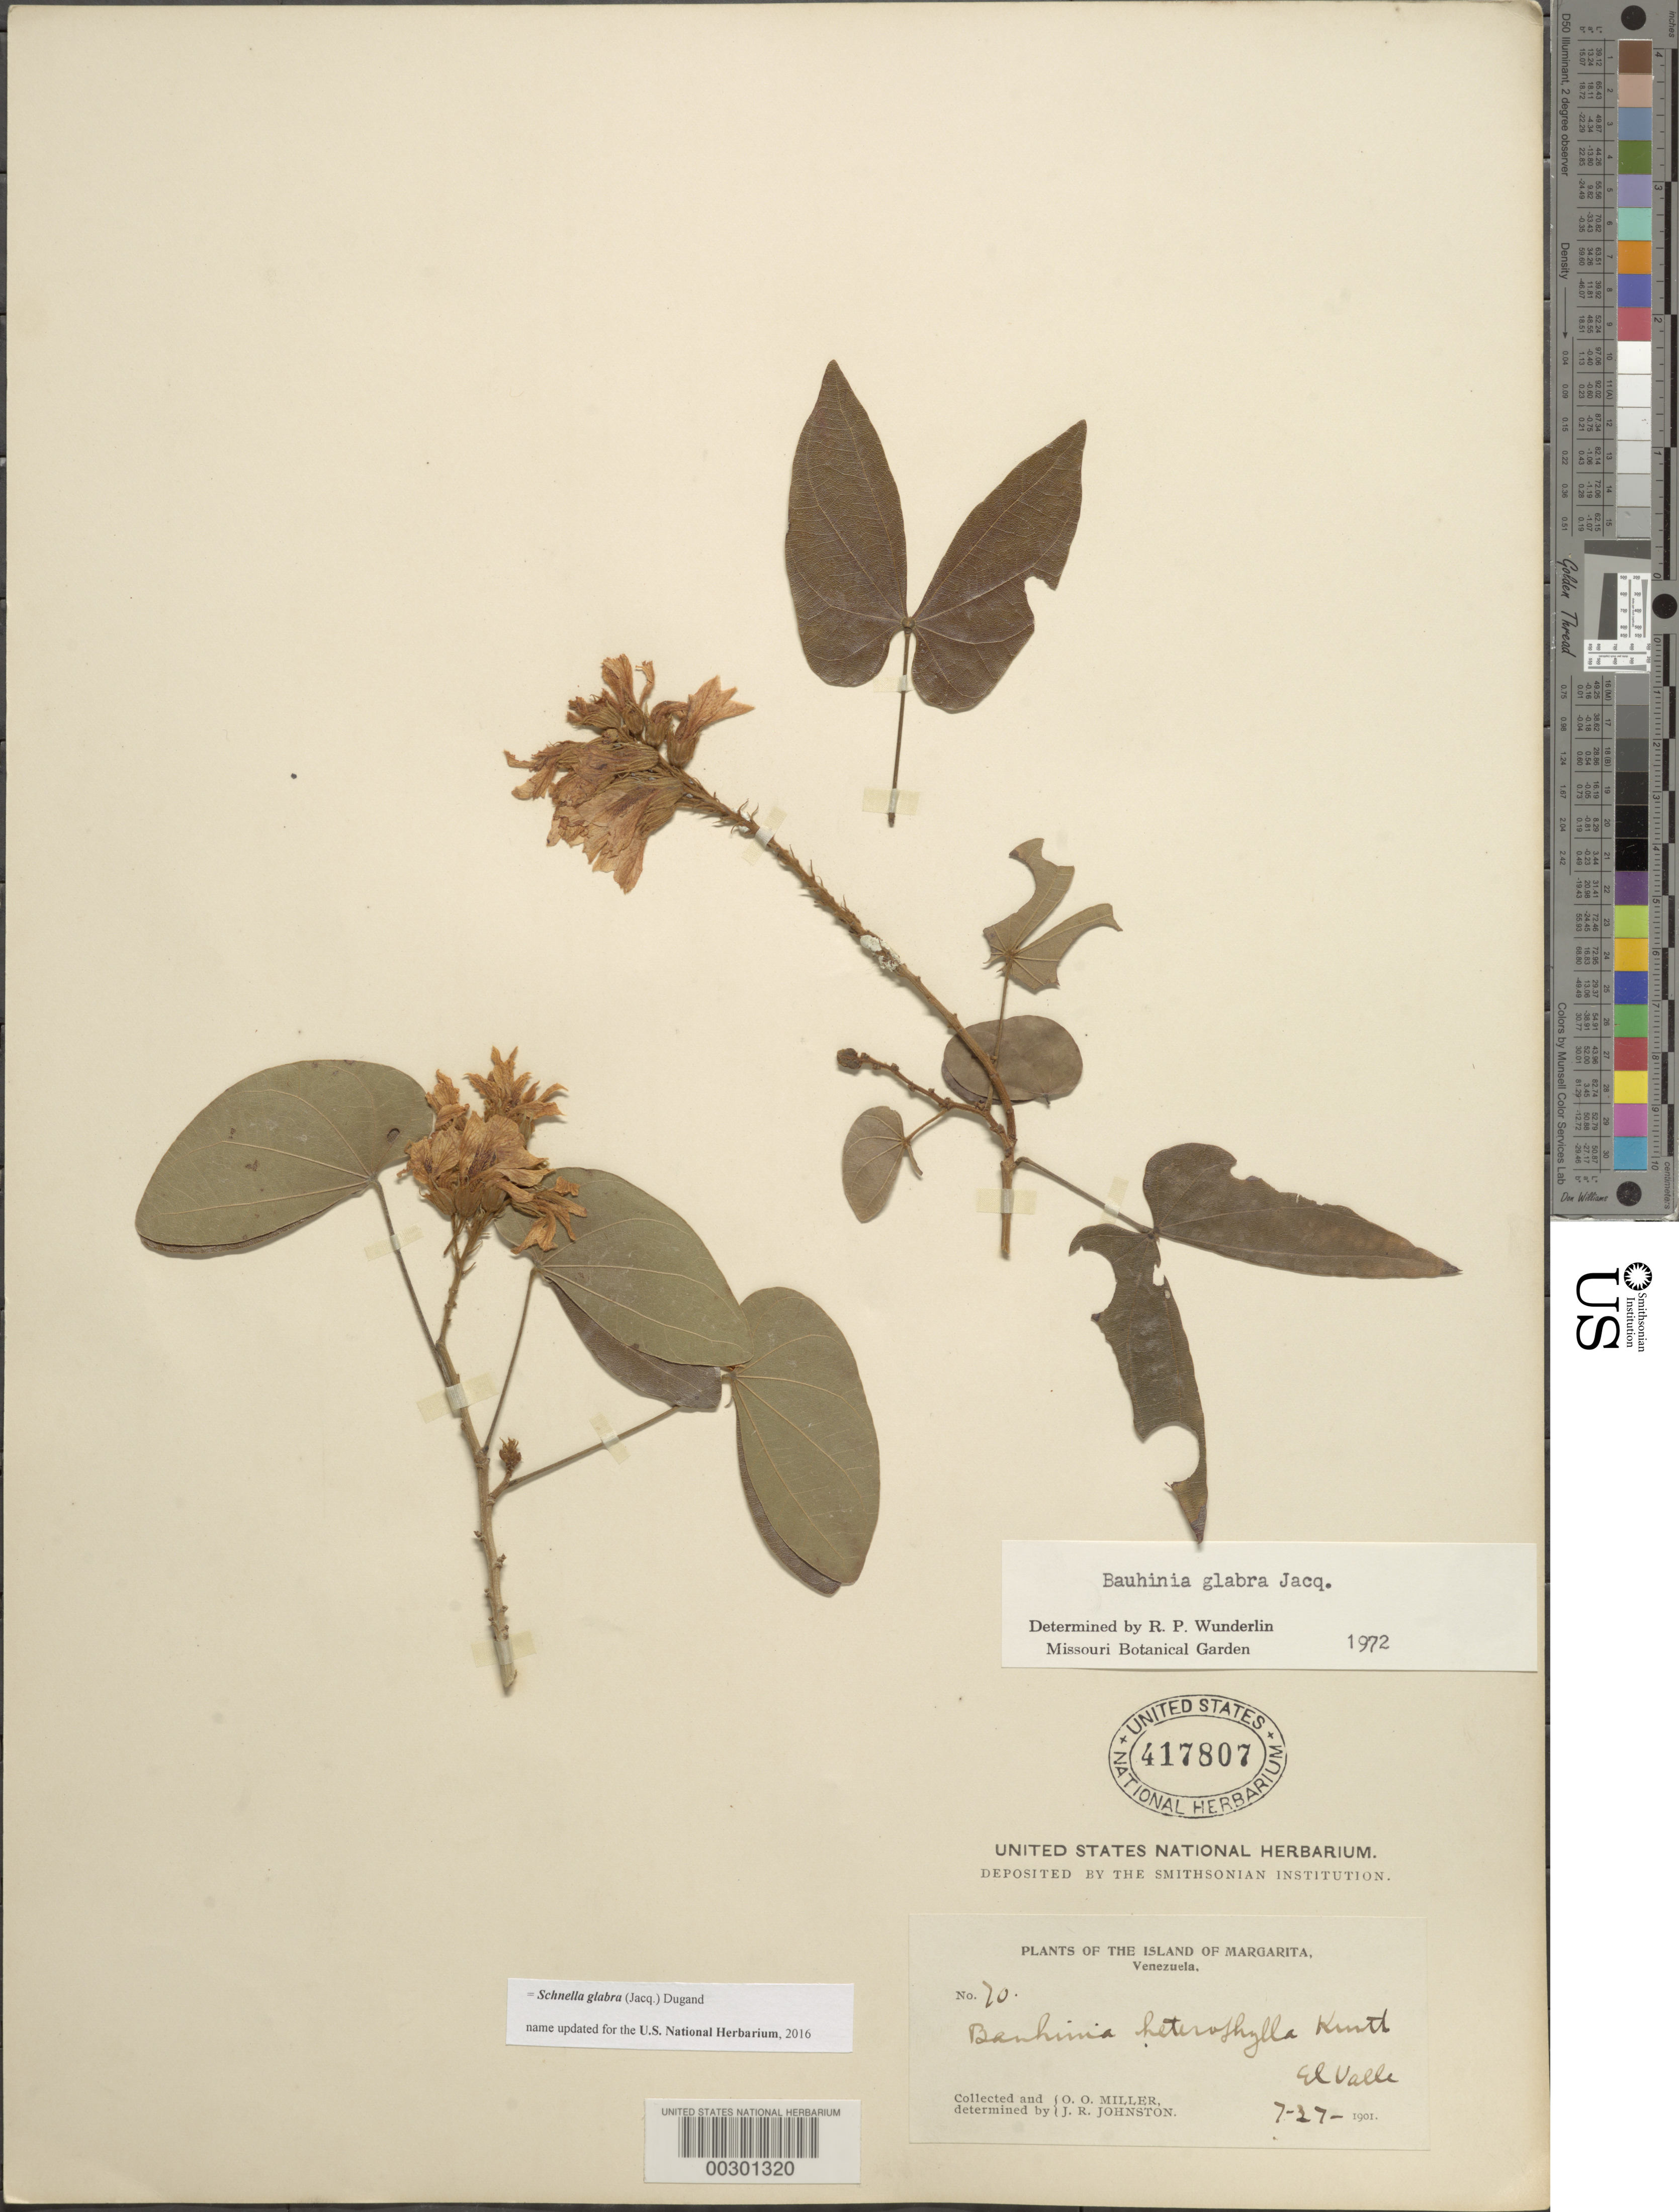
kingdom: Plantae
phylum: Tracheophyta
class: Magnoliopsida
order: Fabales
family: Fabaceae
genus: Schnella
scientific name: Schnella glabra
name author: (Jacq.) Dugand G.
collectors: O. O. Miller & J. Johnston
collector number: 70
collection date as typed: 27 Jul 1901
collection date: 1901-07-27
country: Venezuela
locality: Margarita island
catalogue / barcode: US 417807